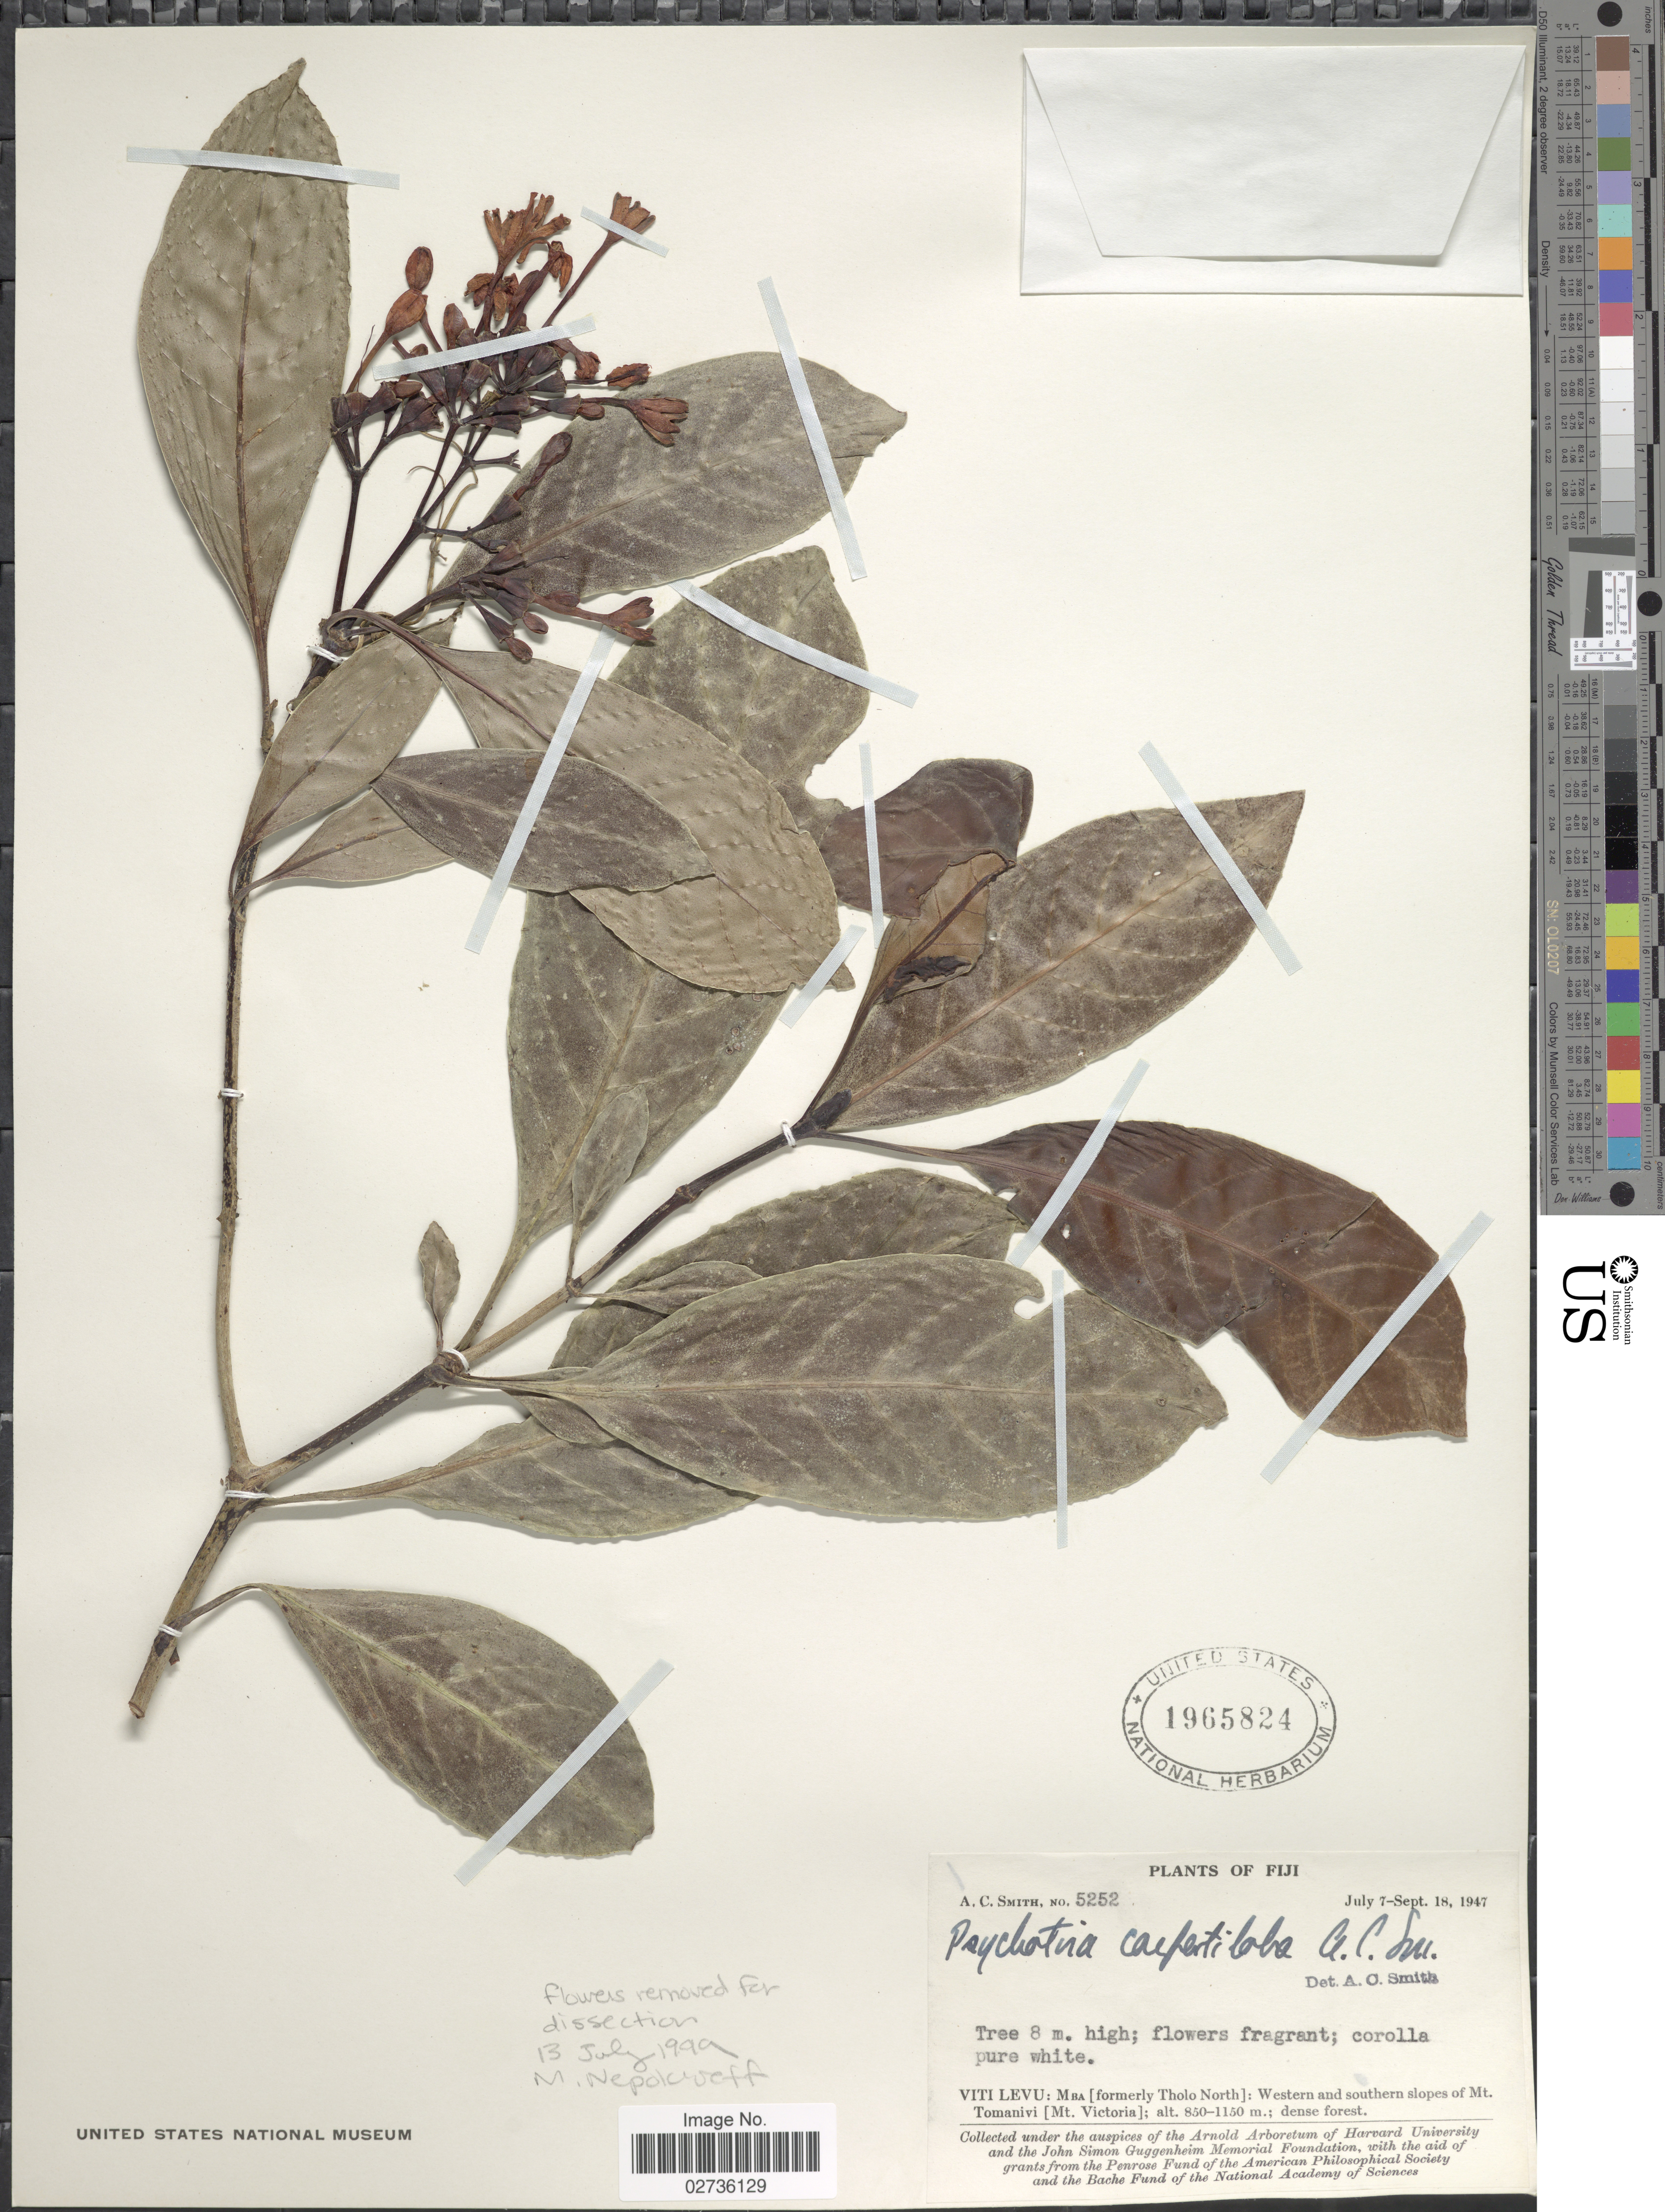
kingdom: Plantae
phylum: Tracheophyta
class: Magnoliopsida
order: Gentianales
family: Rubiaceae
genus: Psychotria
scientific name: Psychotria confertiloba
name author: A.C. Sm.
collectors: A. C. Smith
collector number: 5252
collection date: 1947-07-07/1947-09-18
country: Fiji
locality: Viti Levu: MBA [formerly Tholo North]: Western and southern slopes of Mt. Tomanivi [Mt. Victoria].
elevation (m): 850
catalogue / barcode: US 1965824